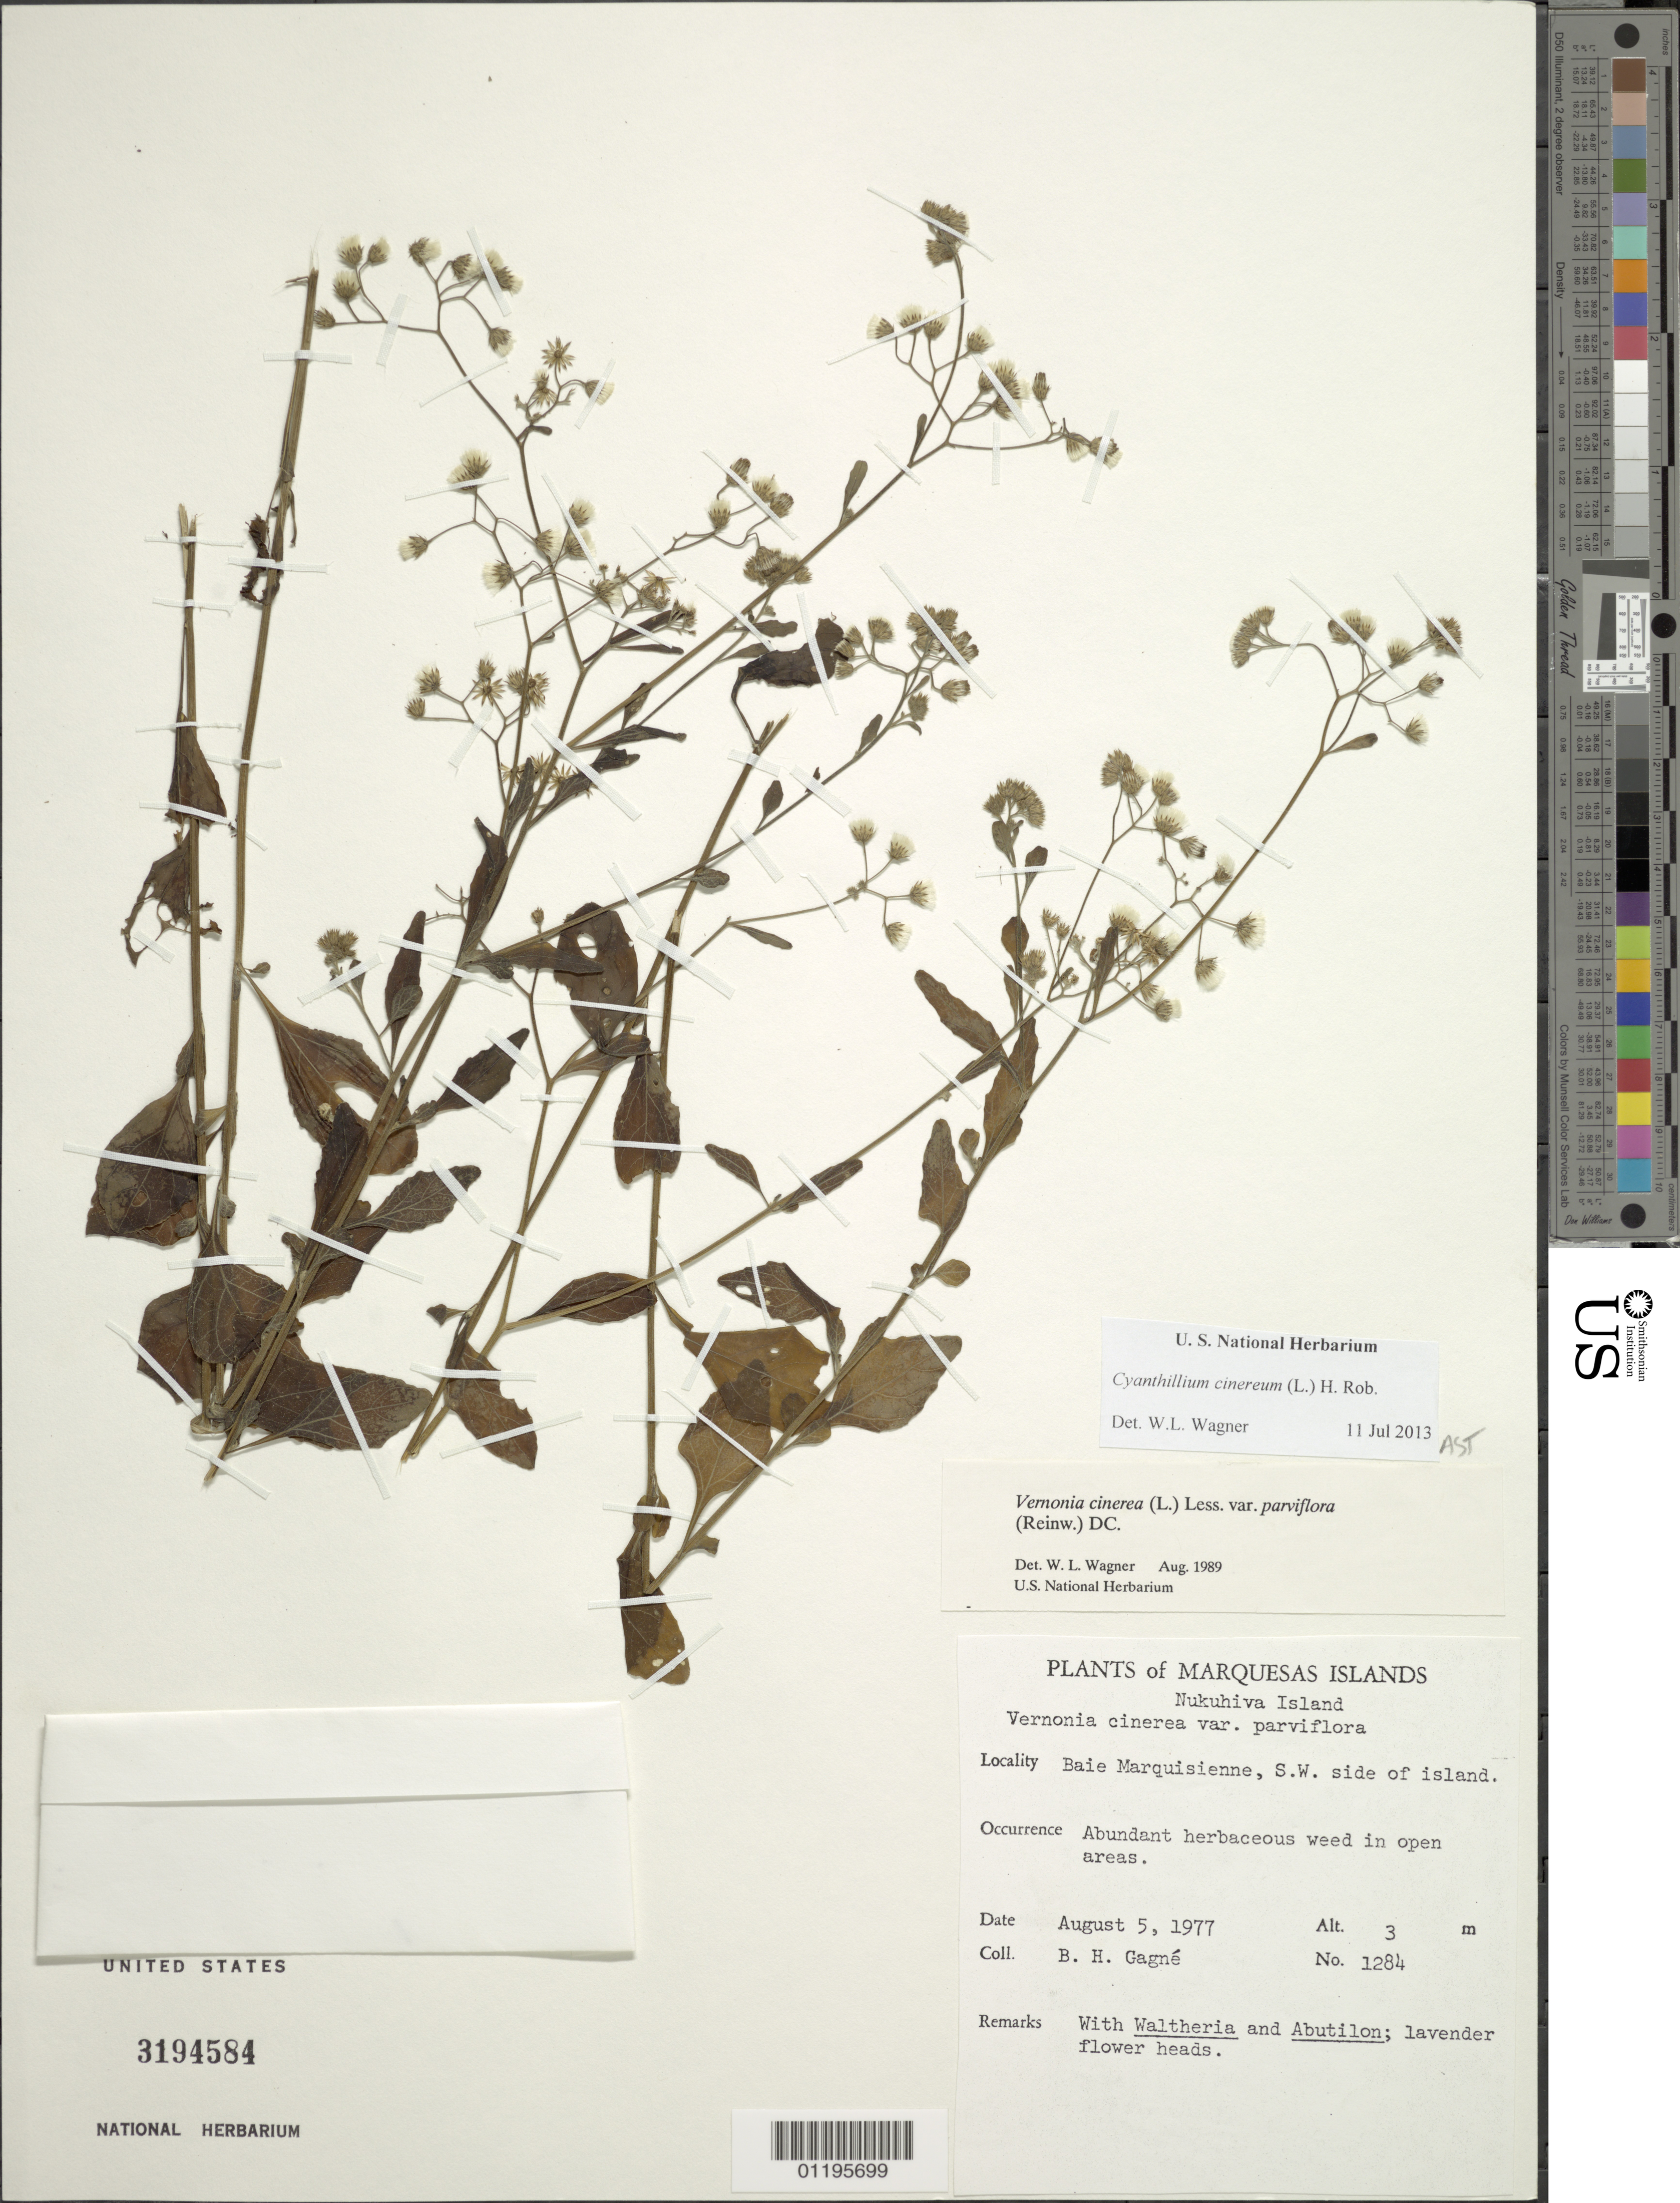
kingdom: Plantae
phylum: Tracheophyta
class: Magnoliopsida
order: Asterales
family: Asteraceae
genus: Cyanthillium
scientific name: Cyanthillium cinereum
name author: (L.) H. Rob.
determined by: Wagner, W. L., (BOT), Smithsonian Institution - National Museum of Natural History (UNITED STATES)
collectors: B. H. Gagné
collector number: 1284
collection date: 1977-08-05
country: French Polynesia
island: Nuku Hiva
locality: Baie Marquisienne, SW side of island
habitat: In open areas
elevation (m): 3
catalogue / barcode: US 3194584